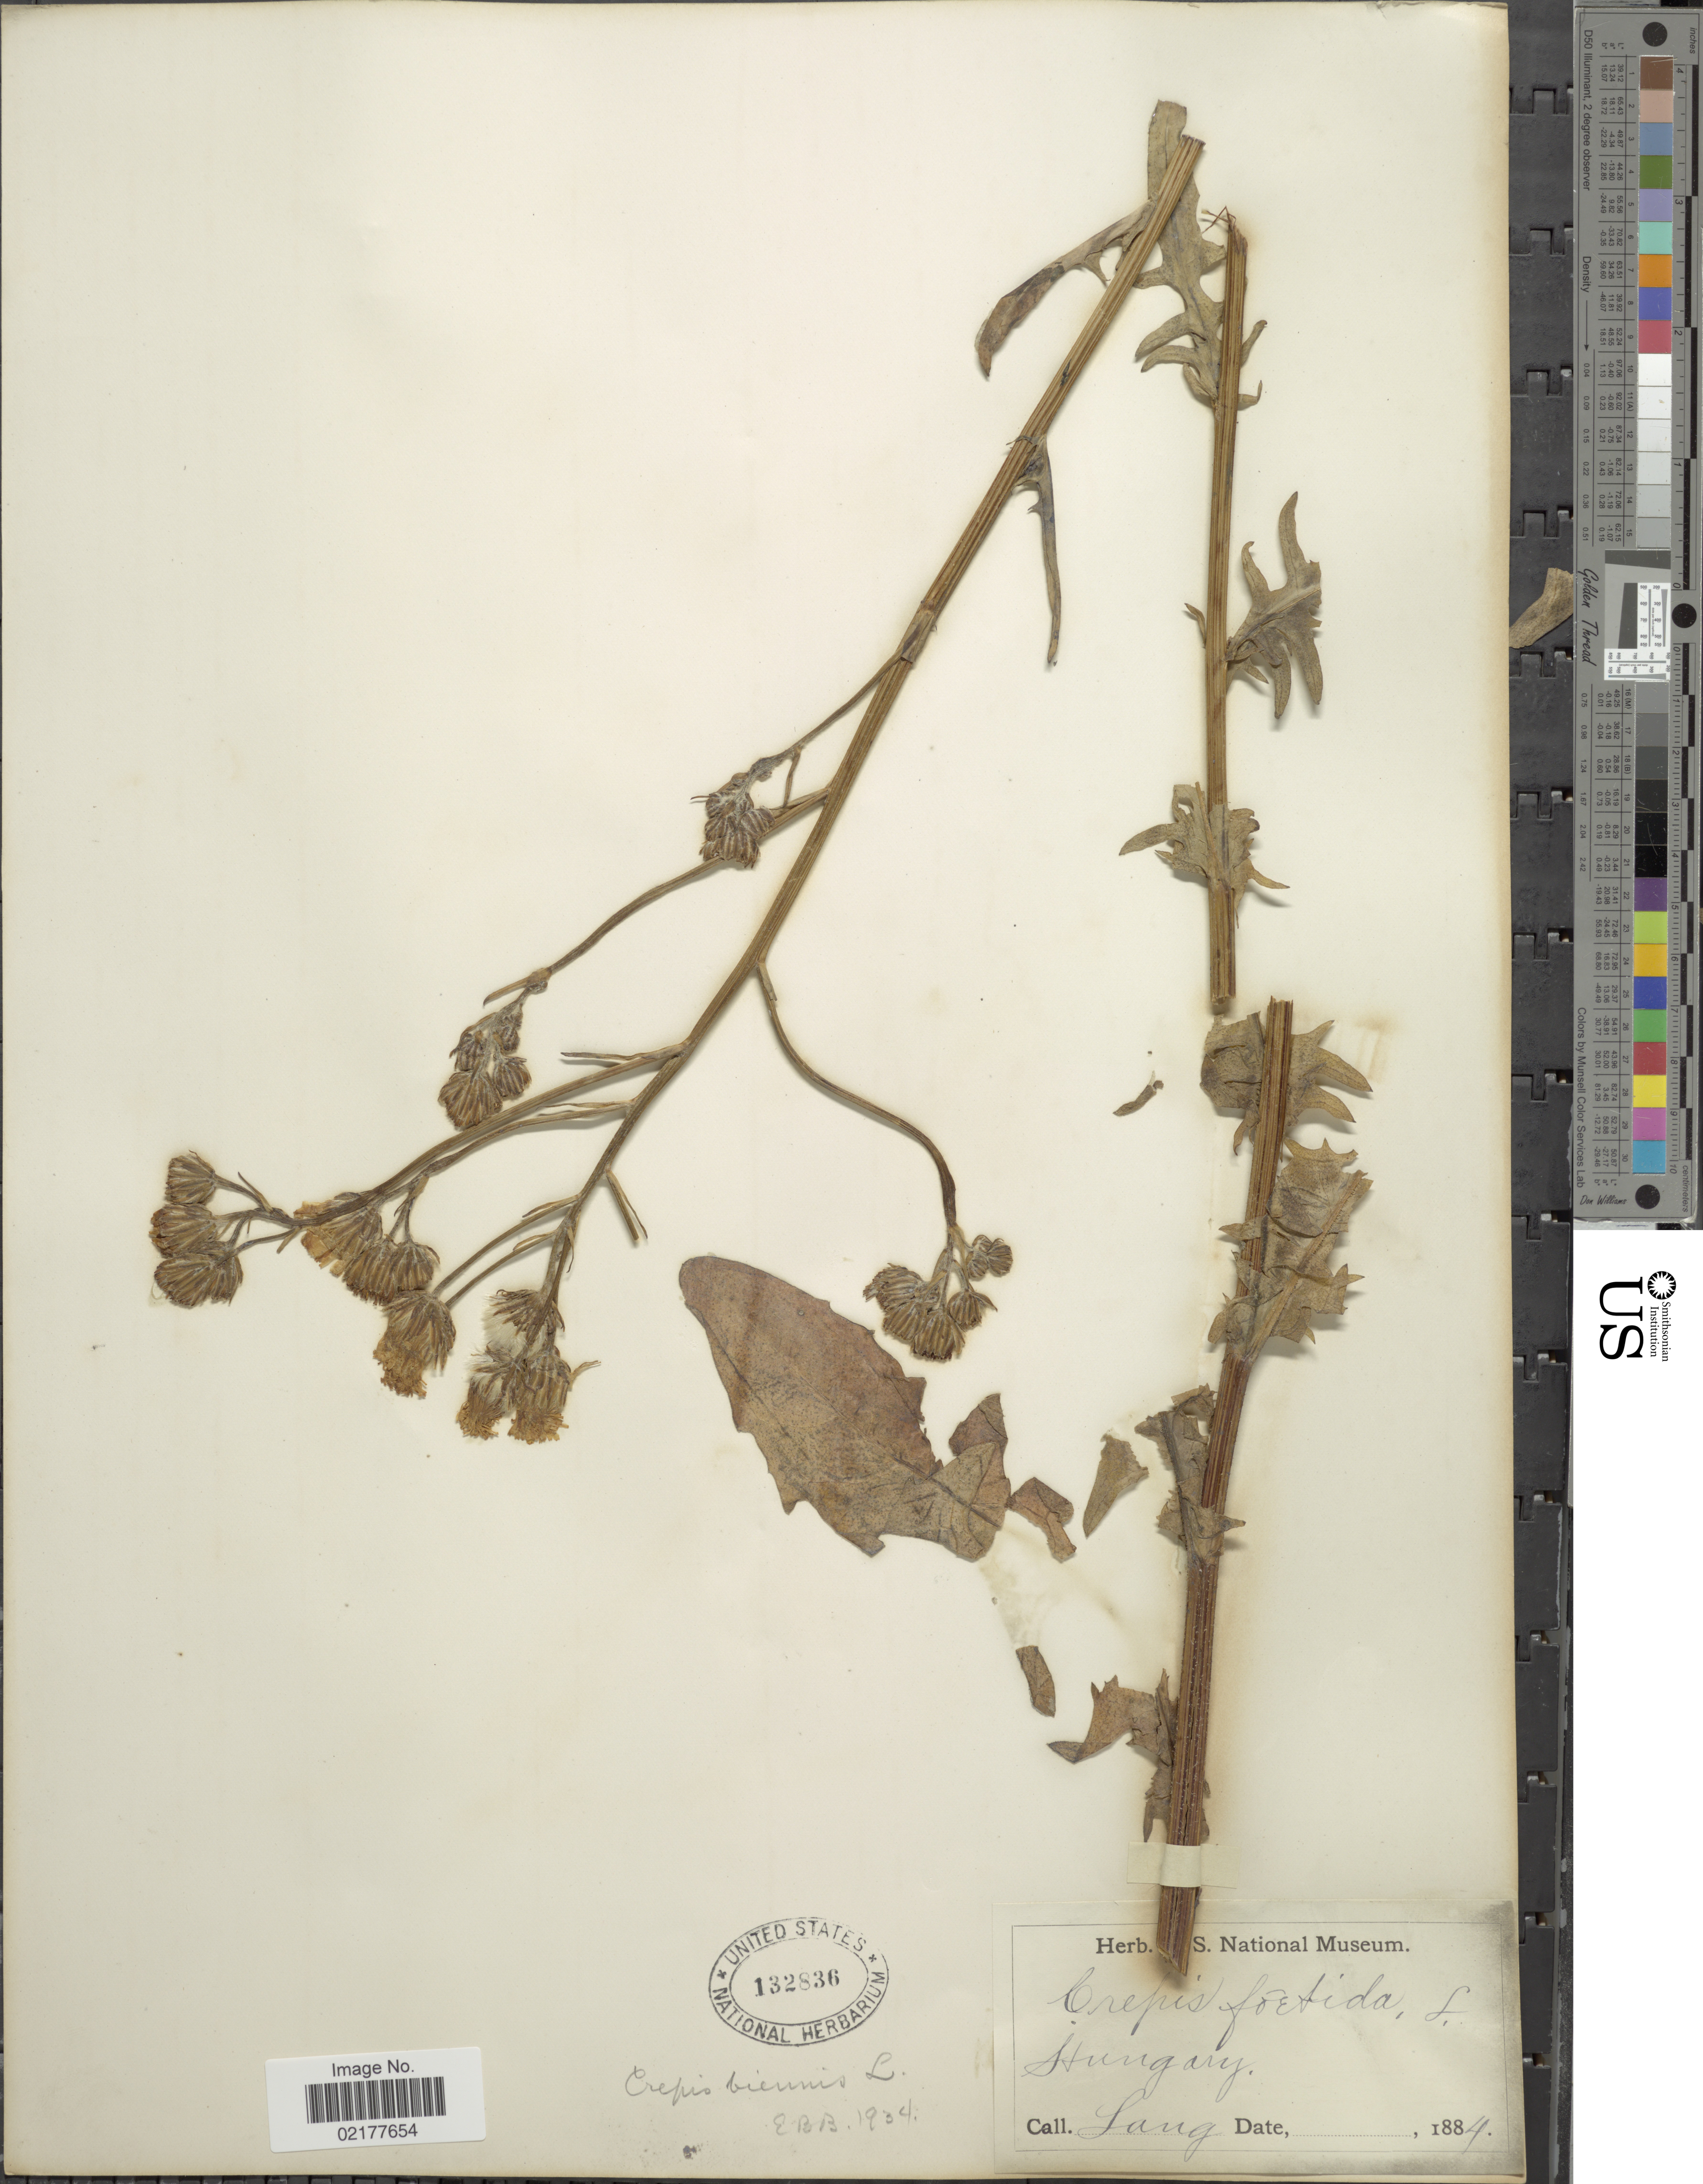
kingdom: Plantae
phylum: Tracheophyta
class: Magnoliopsida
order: Asterales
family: Asteraceae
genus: Crepis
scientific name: Crepis biennis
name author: L.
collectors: -- Lang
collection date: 1884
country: Hungary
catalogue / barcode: US 132836